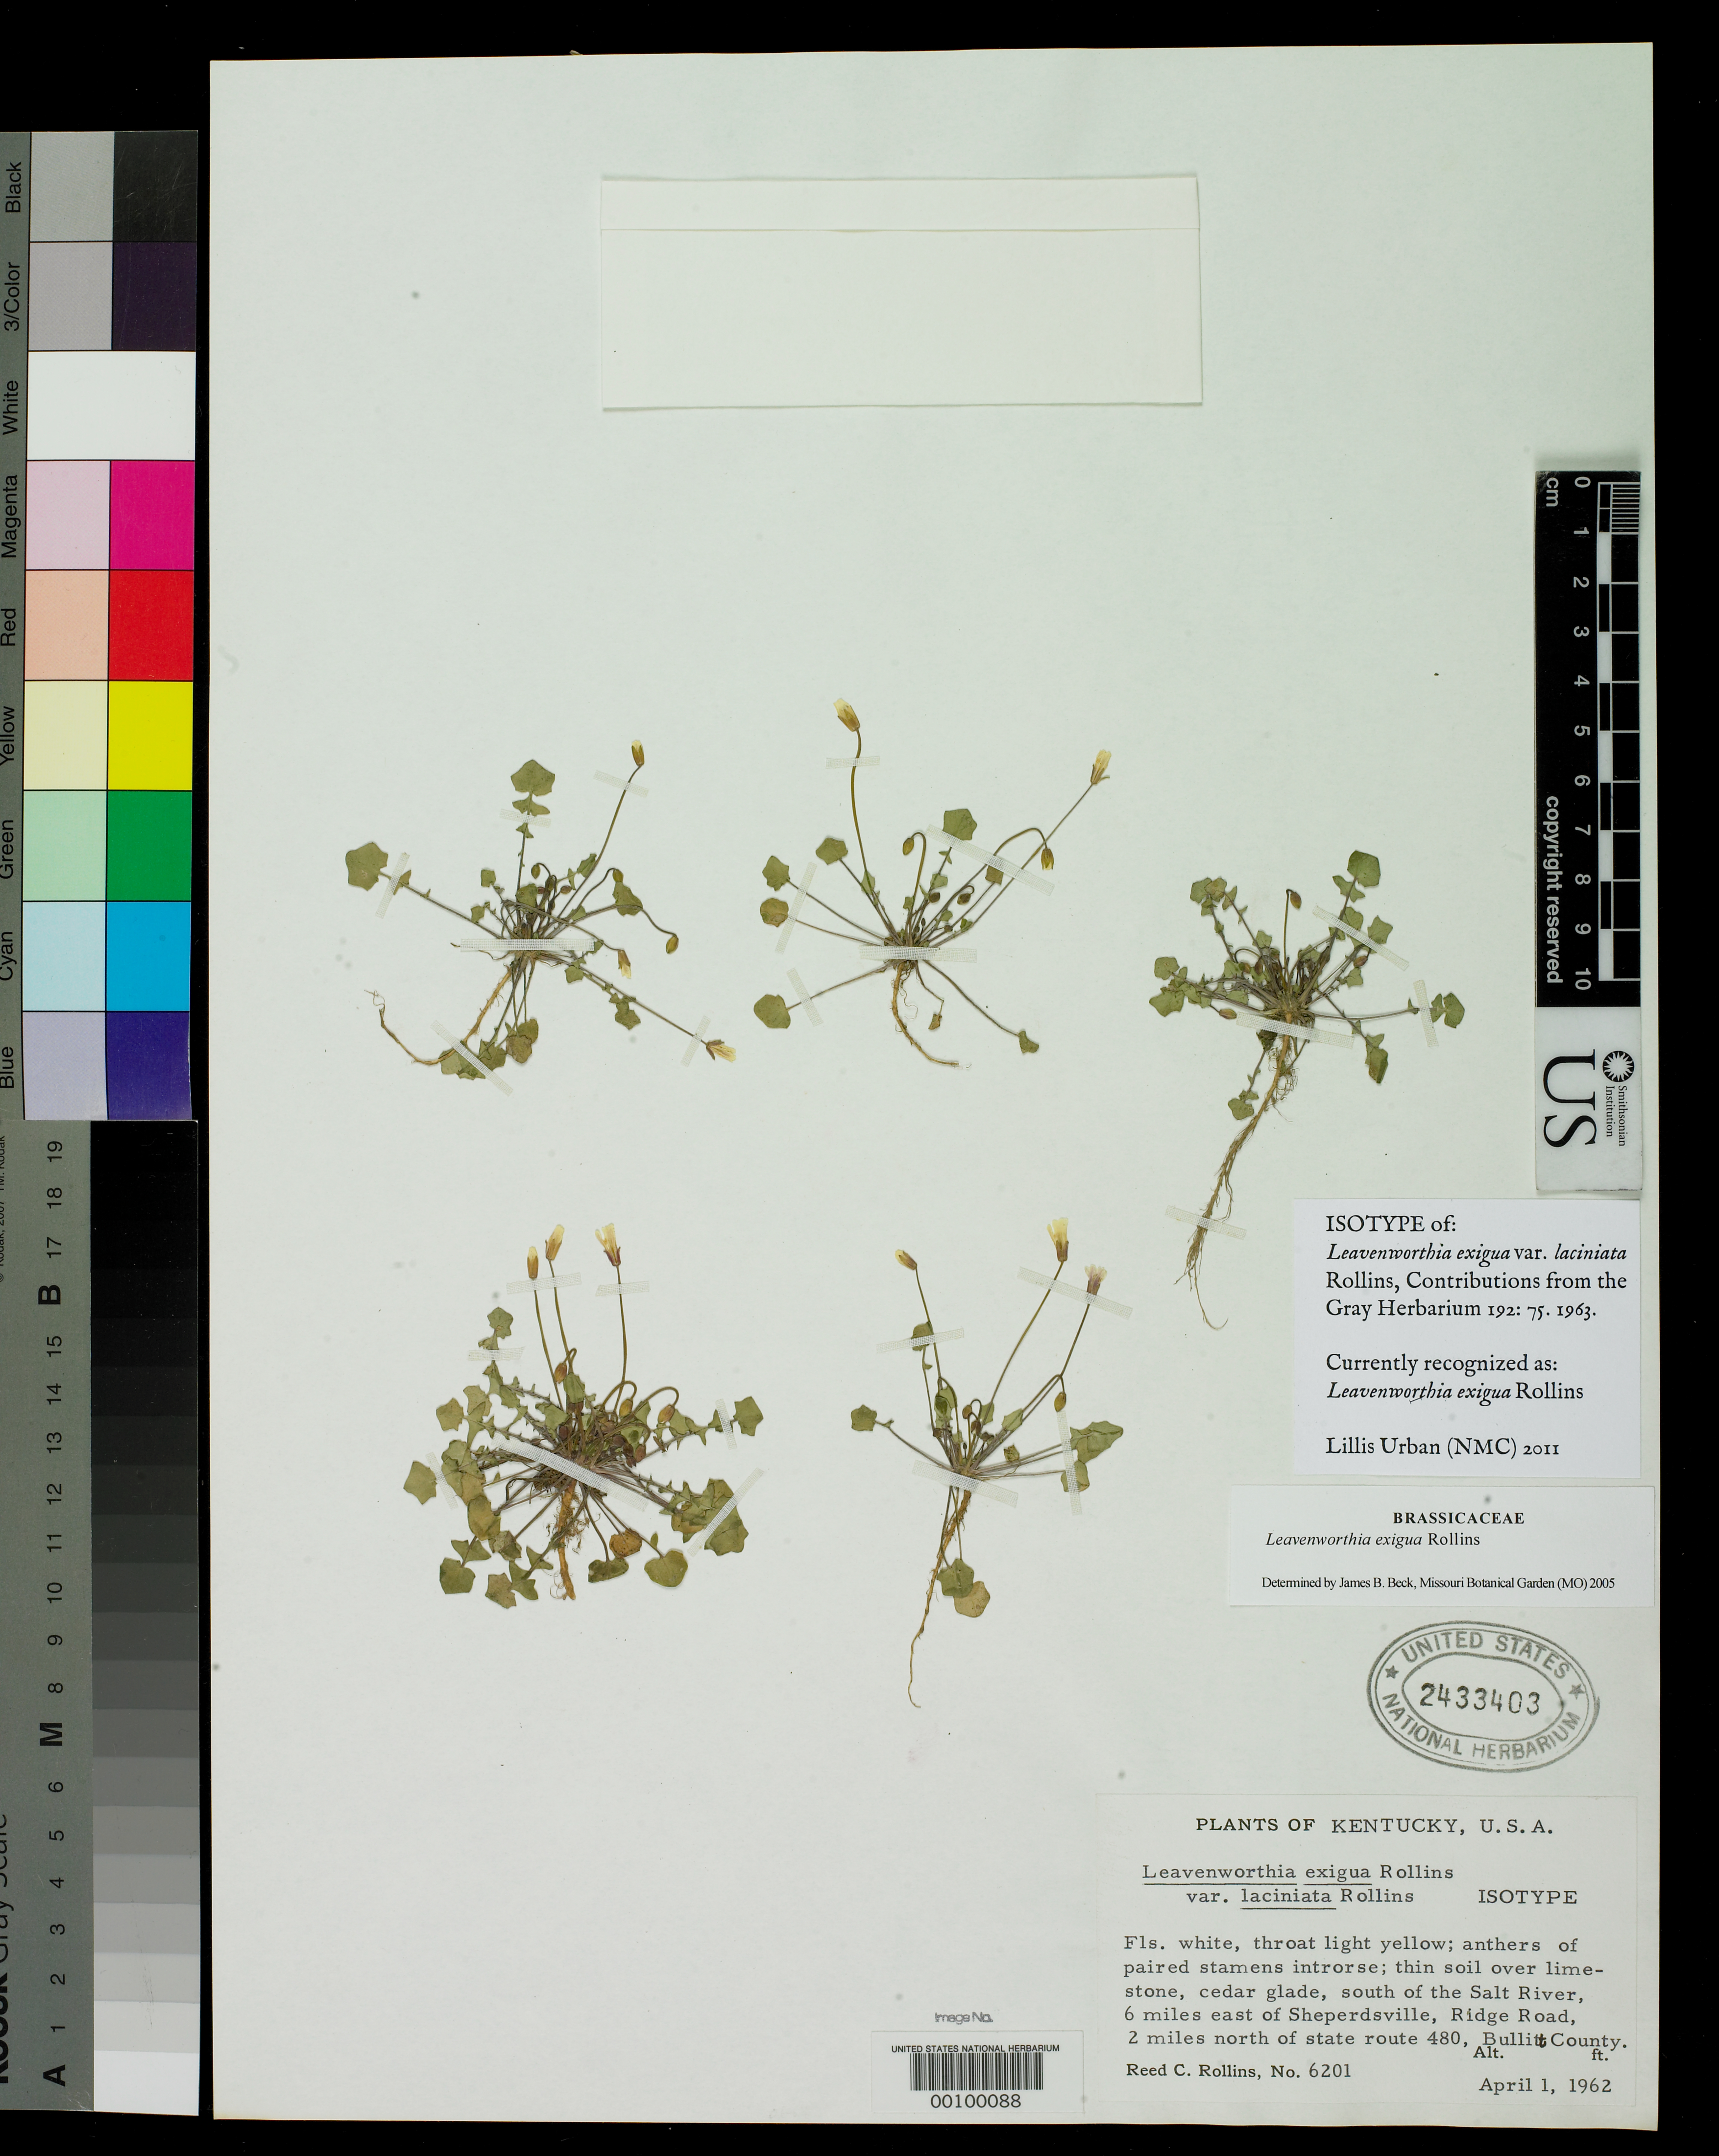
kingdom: Plantae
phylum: Tracheophyta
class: Magnoliopsida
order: Brassicales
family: Brassicaceae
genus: Leavenworthia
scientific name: Leavenworthia exigua var. laciniata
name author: Rollins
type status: Isotype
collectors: R. C. Rollins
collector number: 6201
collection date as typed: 01 Apr 1962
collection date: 1962-04-01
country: United States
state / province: Kentucky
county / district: Bullitt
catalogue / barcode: US 2433403